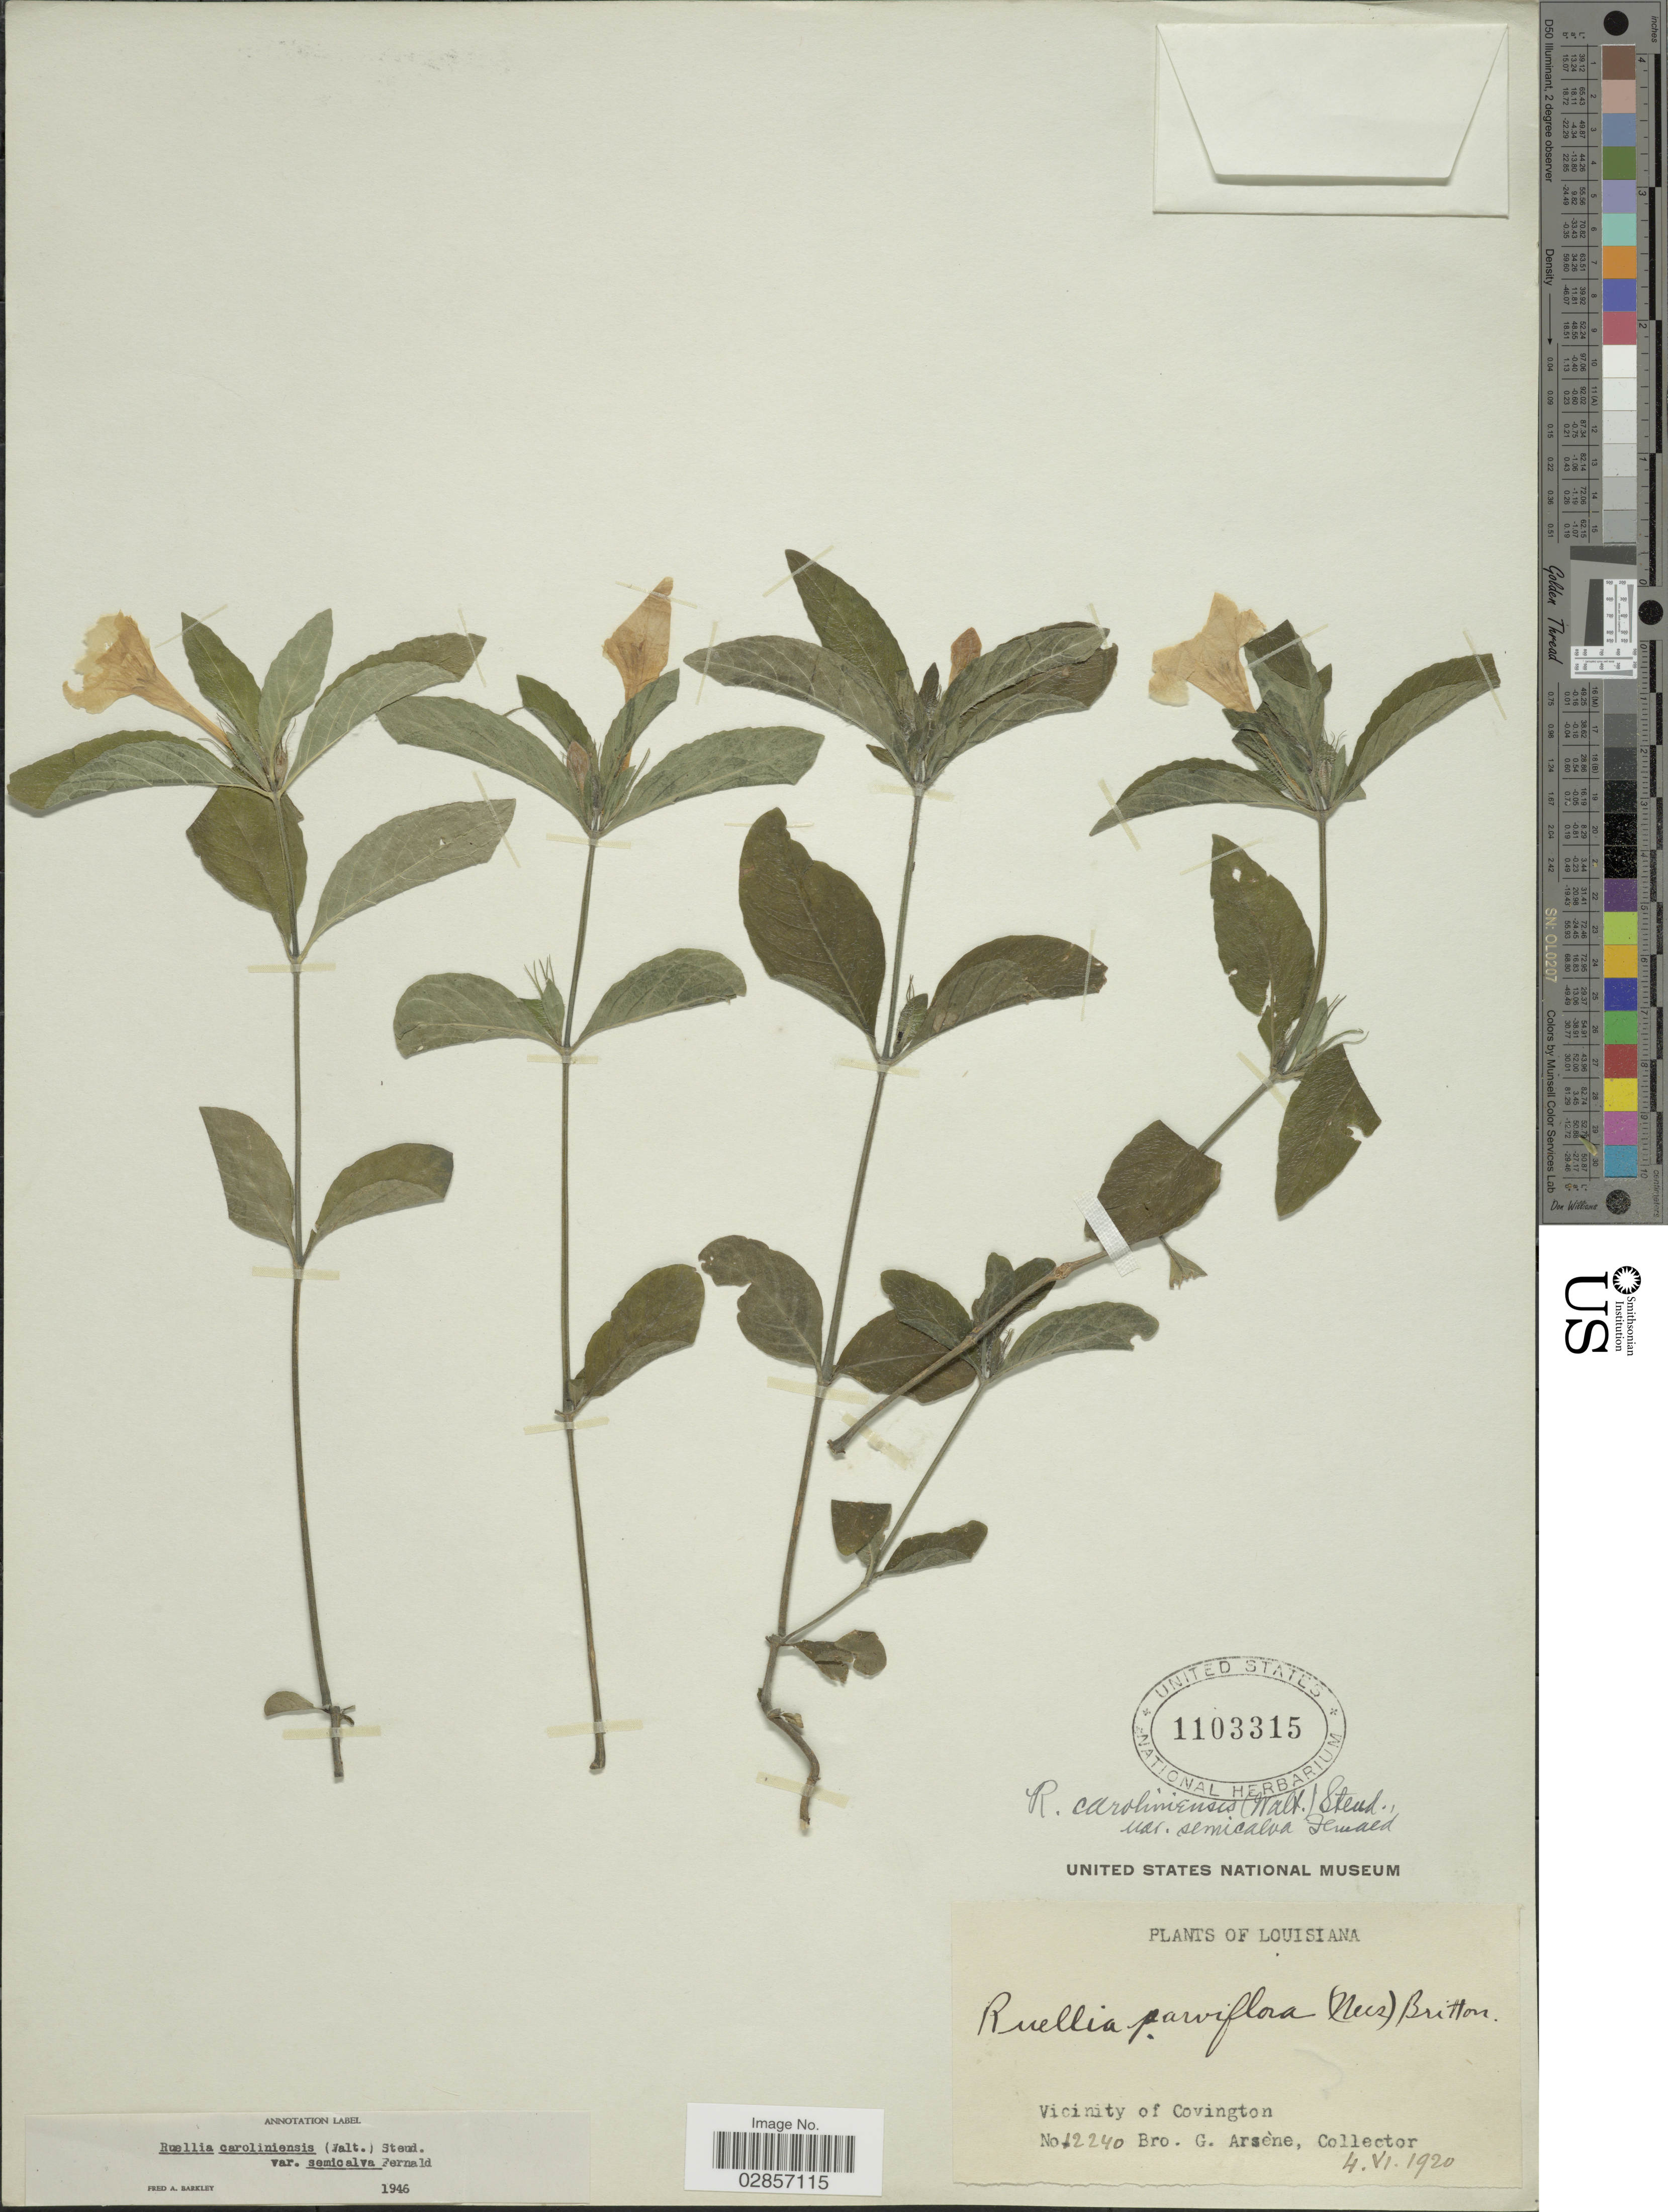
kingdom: Plantae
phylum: Tracheophyta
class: Magnoliopsida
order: Lamiales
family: Acanthaceae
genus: Ruellia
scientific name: Ruellia caroliniensis var. semicalva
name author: Fernald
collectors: Bro. G. Arsène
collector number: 12240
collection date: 1920-06-04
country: United States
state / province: Louisiana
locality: Vicinity of Covington.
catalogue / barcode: US 1103315